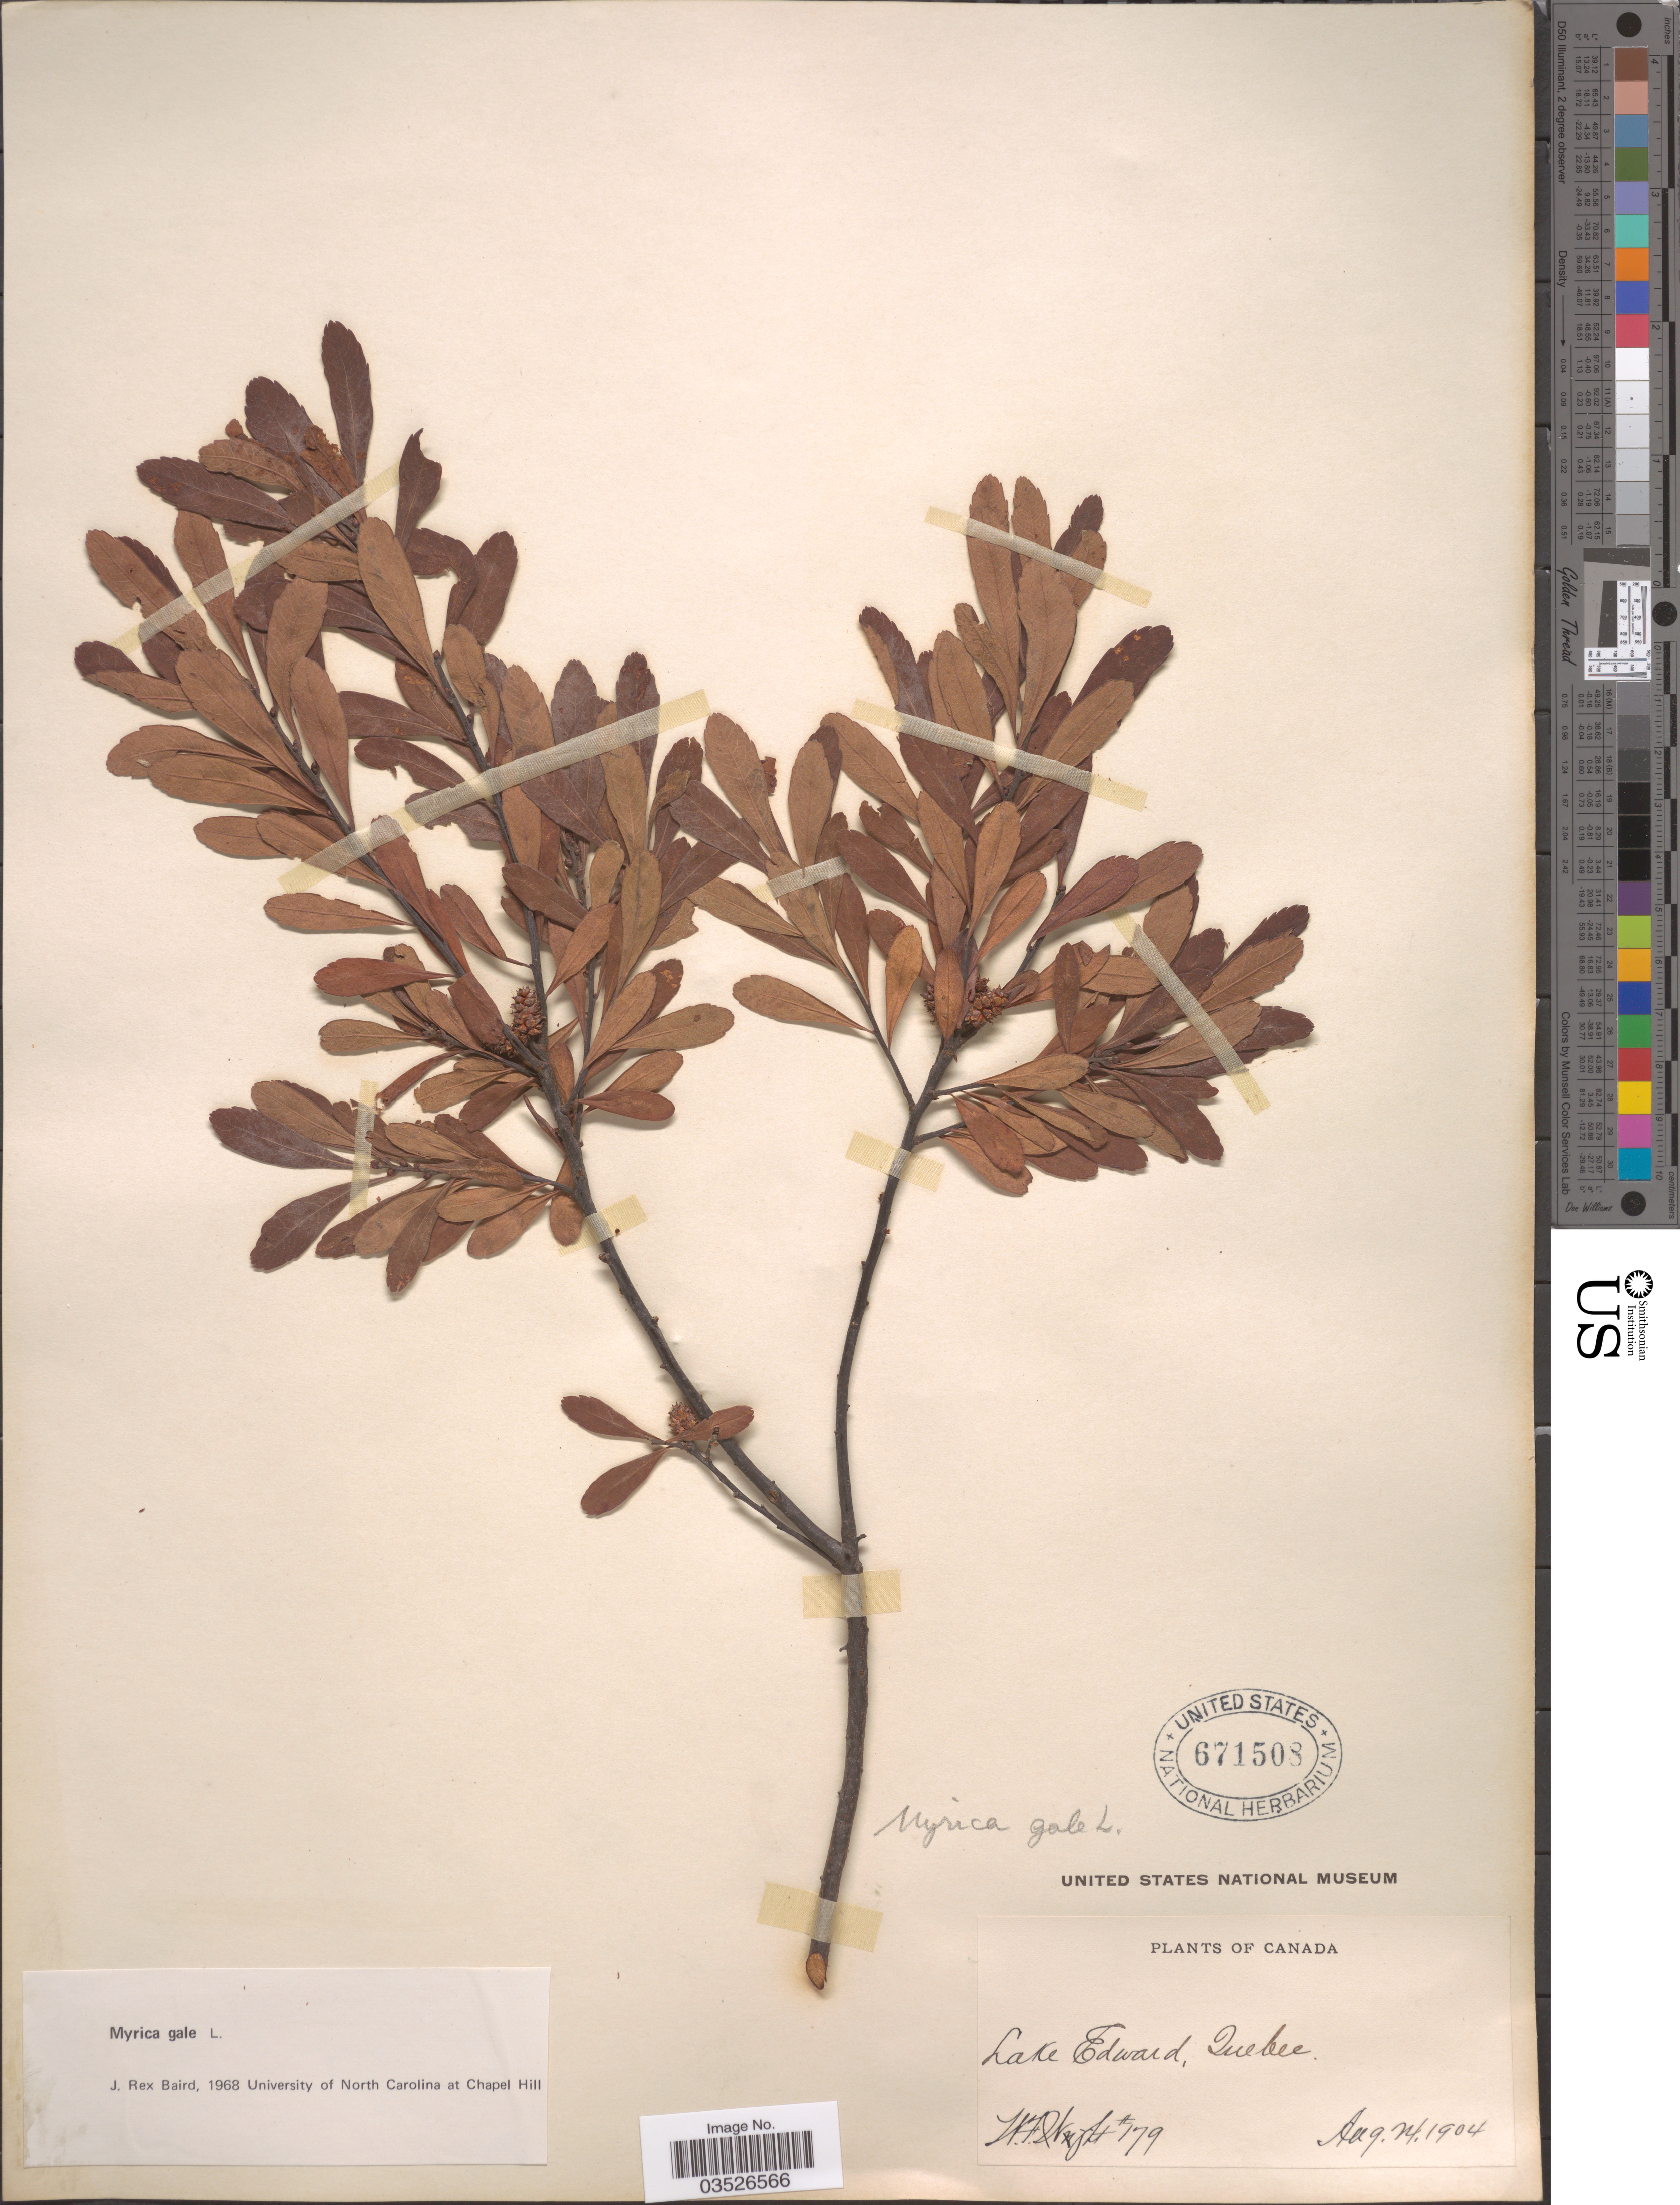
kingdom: Plantae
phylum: Tracheophyta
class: Magnoliopsida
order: Fagales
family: Myricaceae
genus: Myrica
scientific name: Myrica gale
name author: L.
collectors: W. F. Wright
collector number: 179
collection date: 1904-08-24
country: Canada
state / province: Quebec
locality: Lake Edward.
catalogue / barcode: US 671508